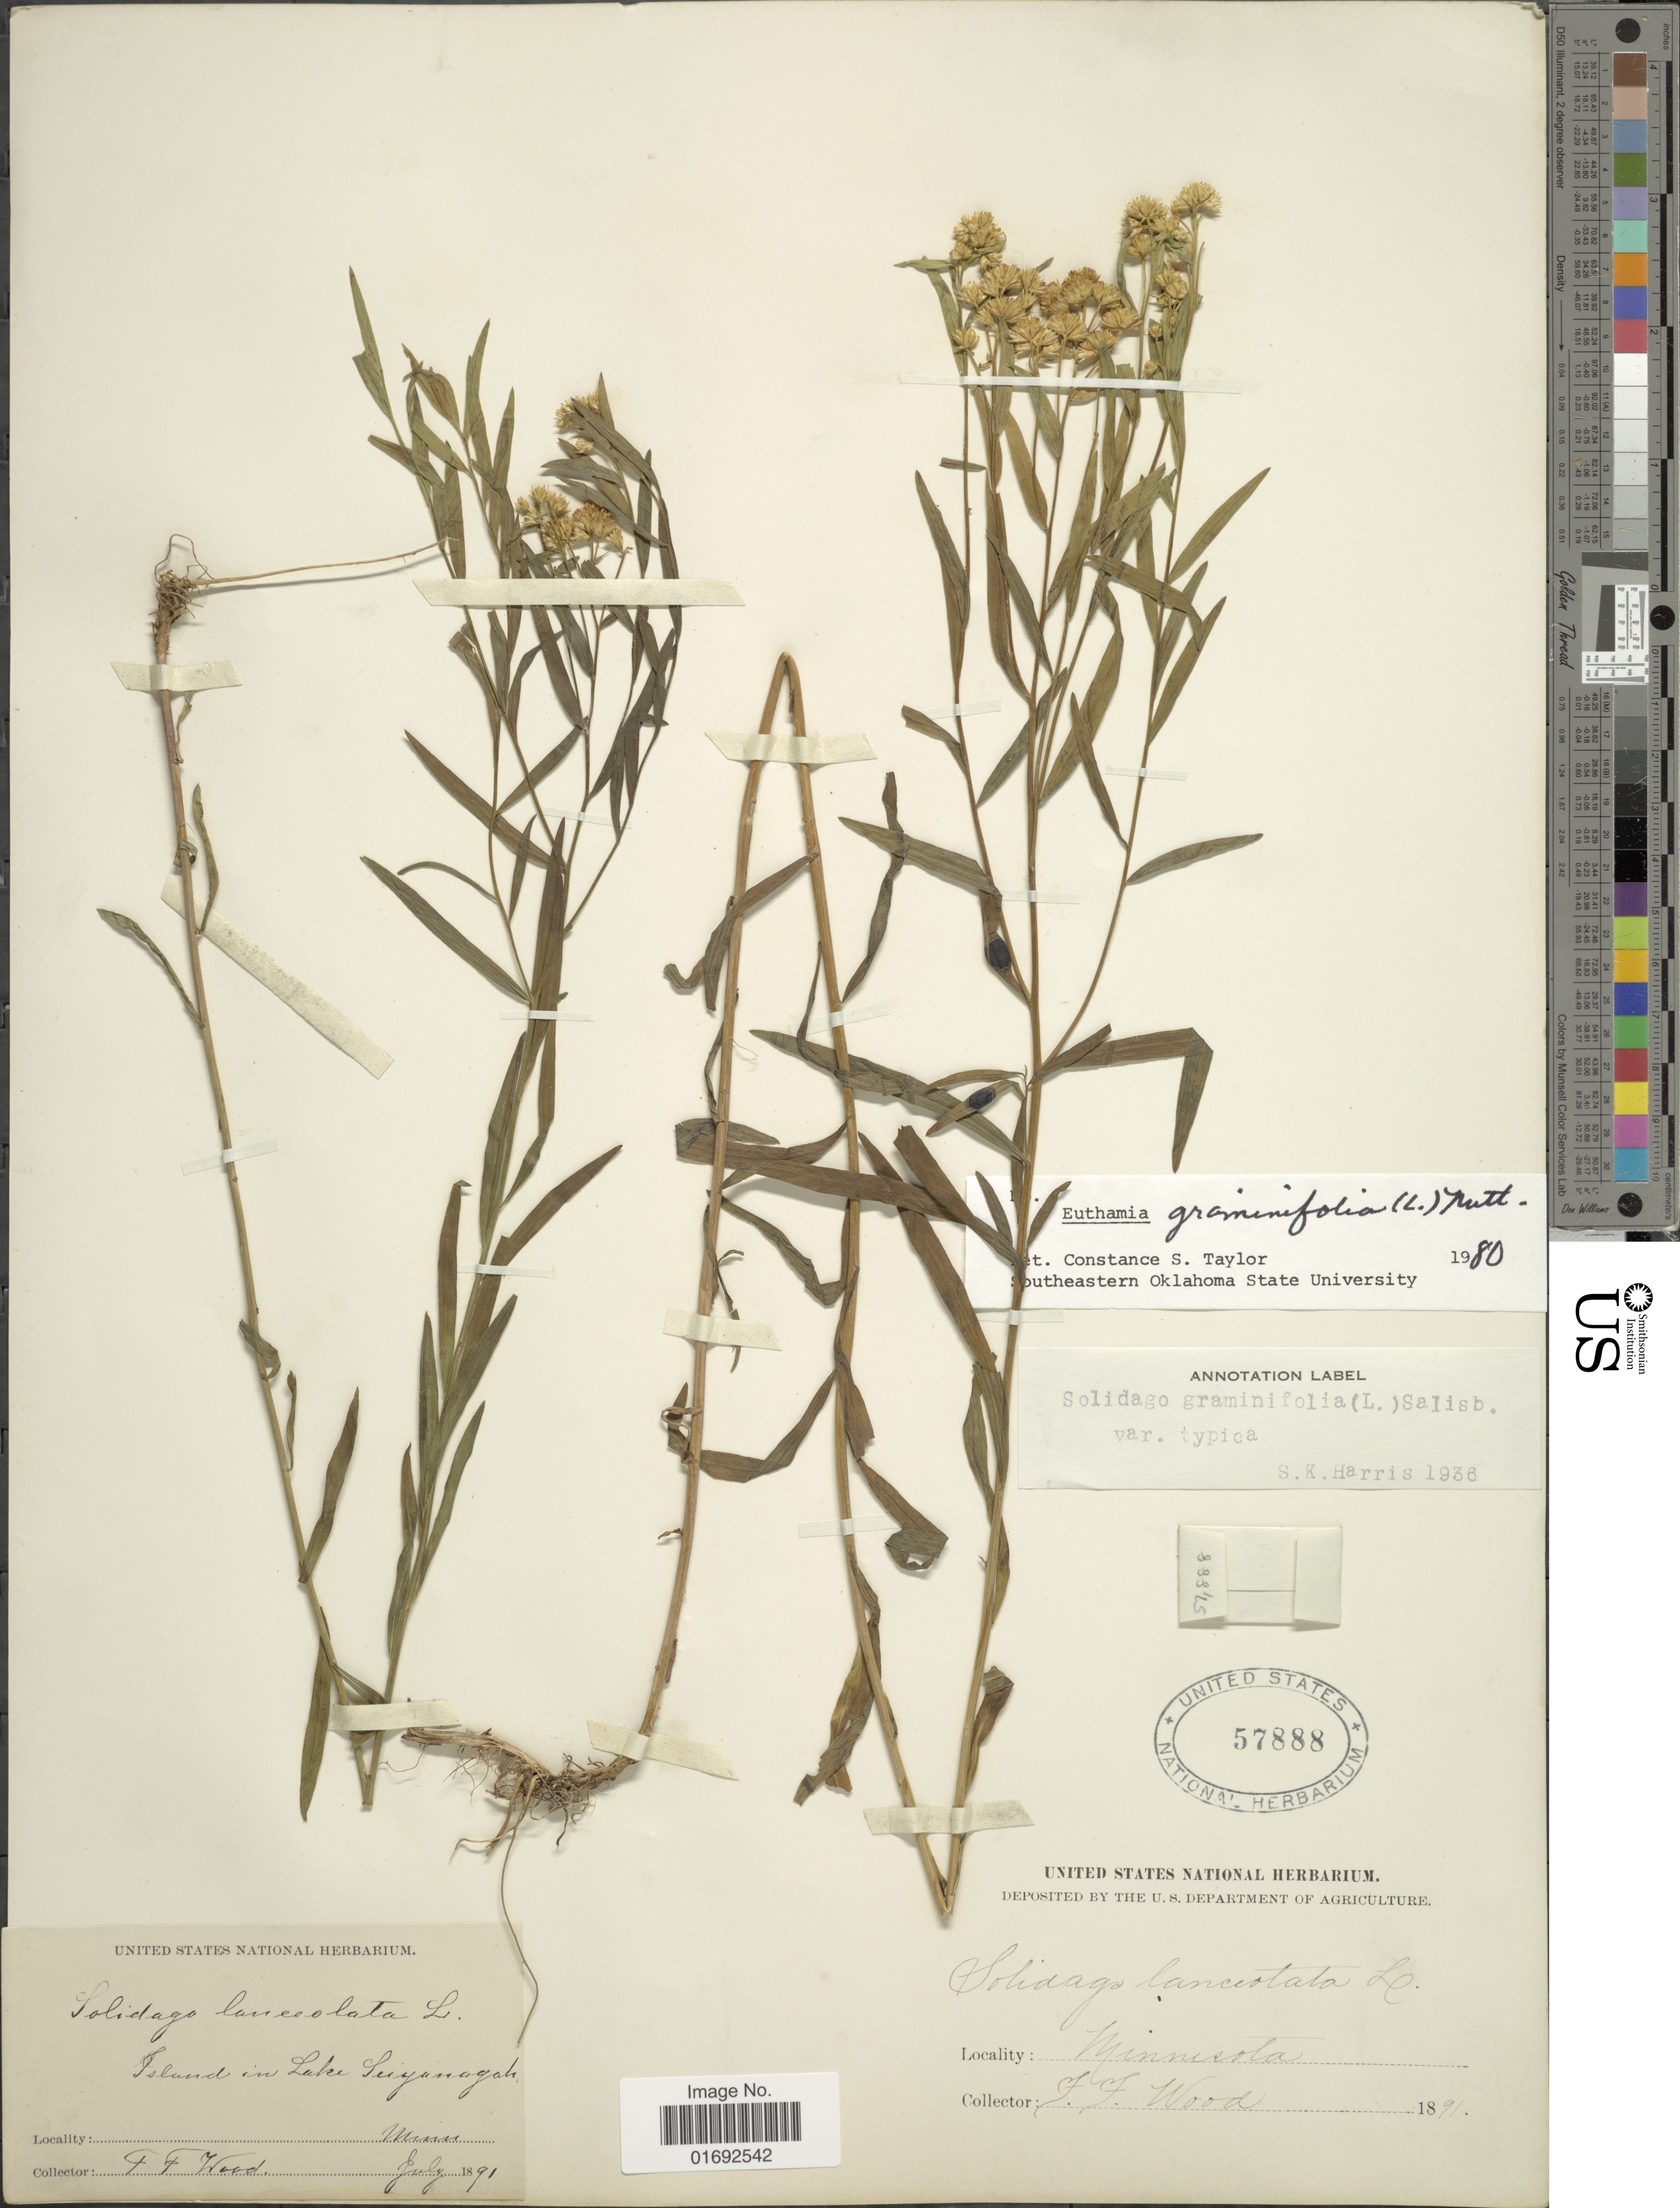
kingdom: Plantae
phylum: Tracheophyta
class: Magnoliopsida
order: Asterales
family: Asteraceae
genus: Euthamia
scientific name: Euthamia graminifolia var. major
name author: (Michx.) Moldenke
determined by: Urbatsch, Lowell E., Curator (LSU), Louisiana State University (UNITED STATES)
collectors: F. Wood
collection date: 1891-07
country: United States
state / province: Minnesota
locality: Island in Lake Saganaga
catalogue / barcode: US 57888